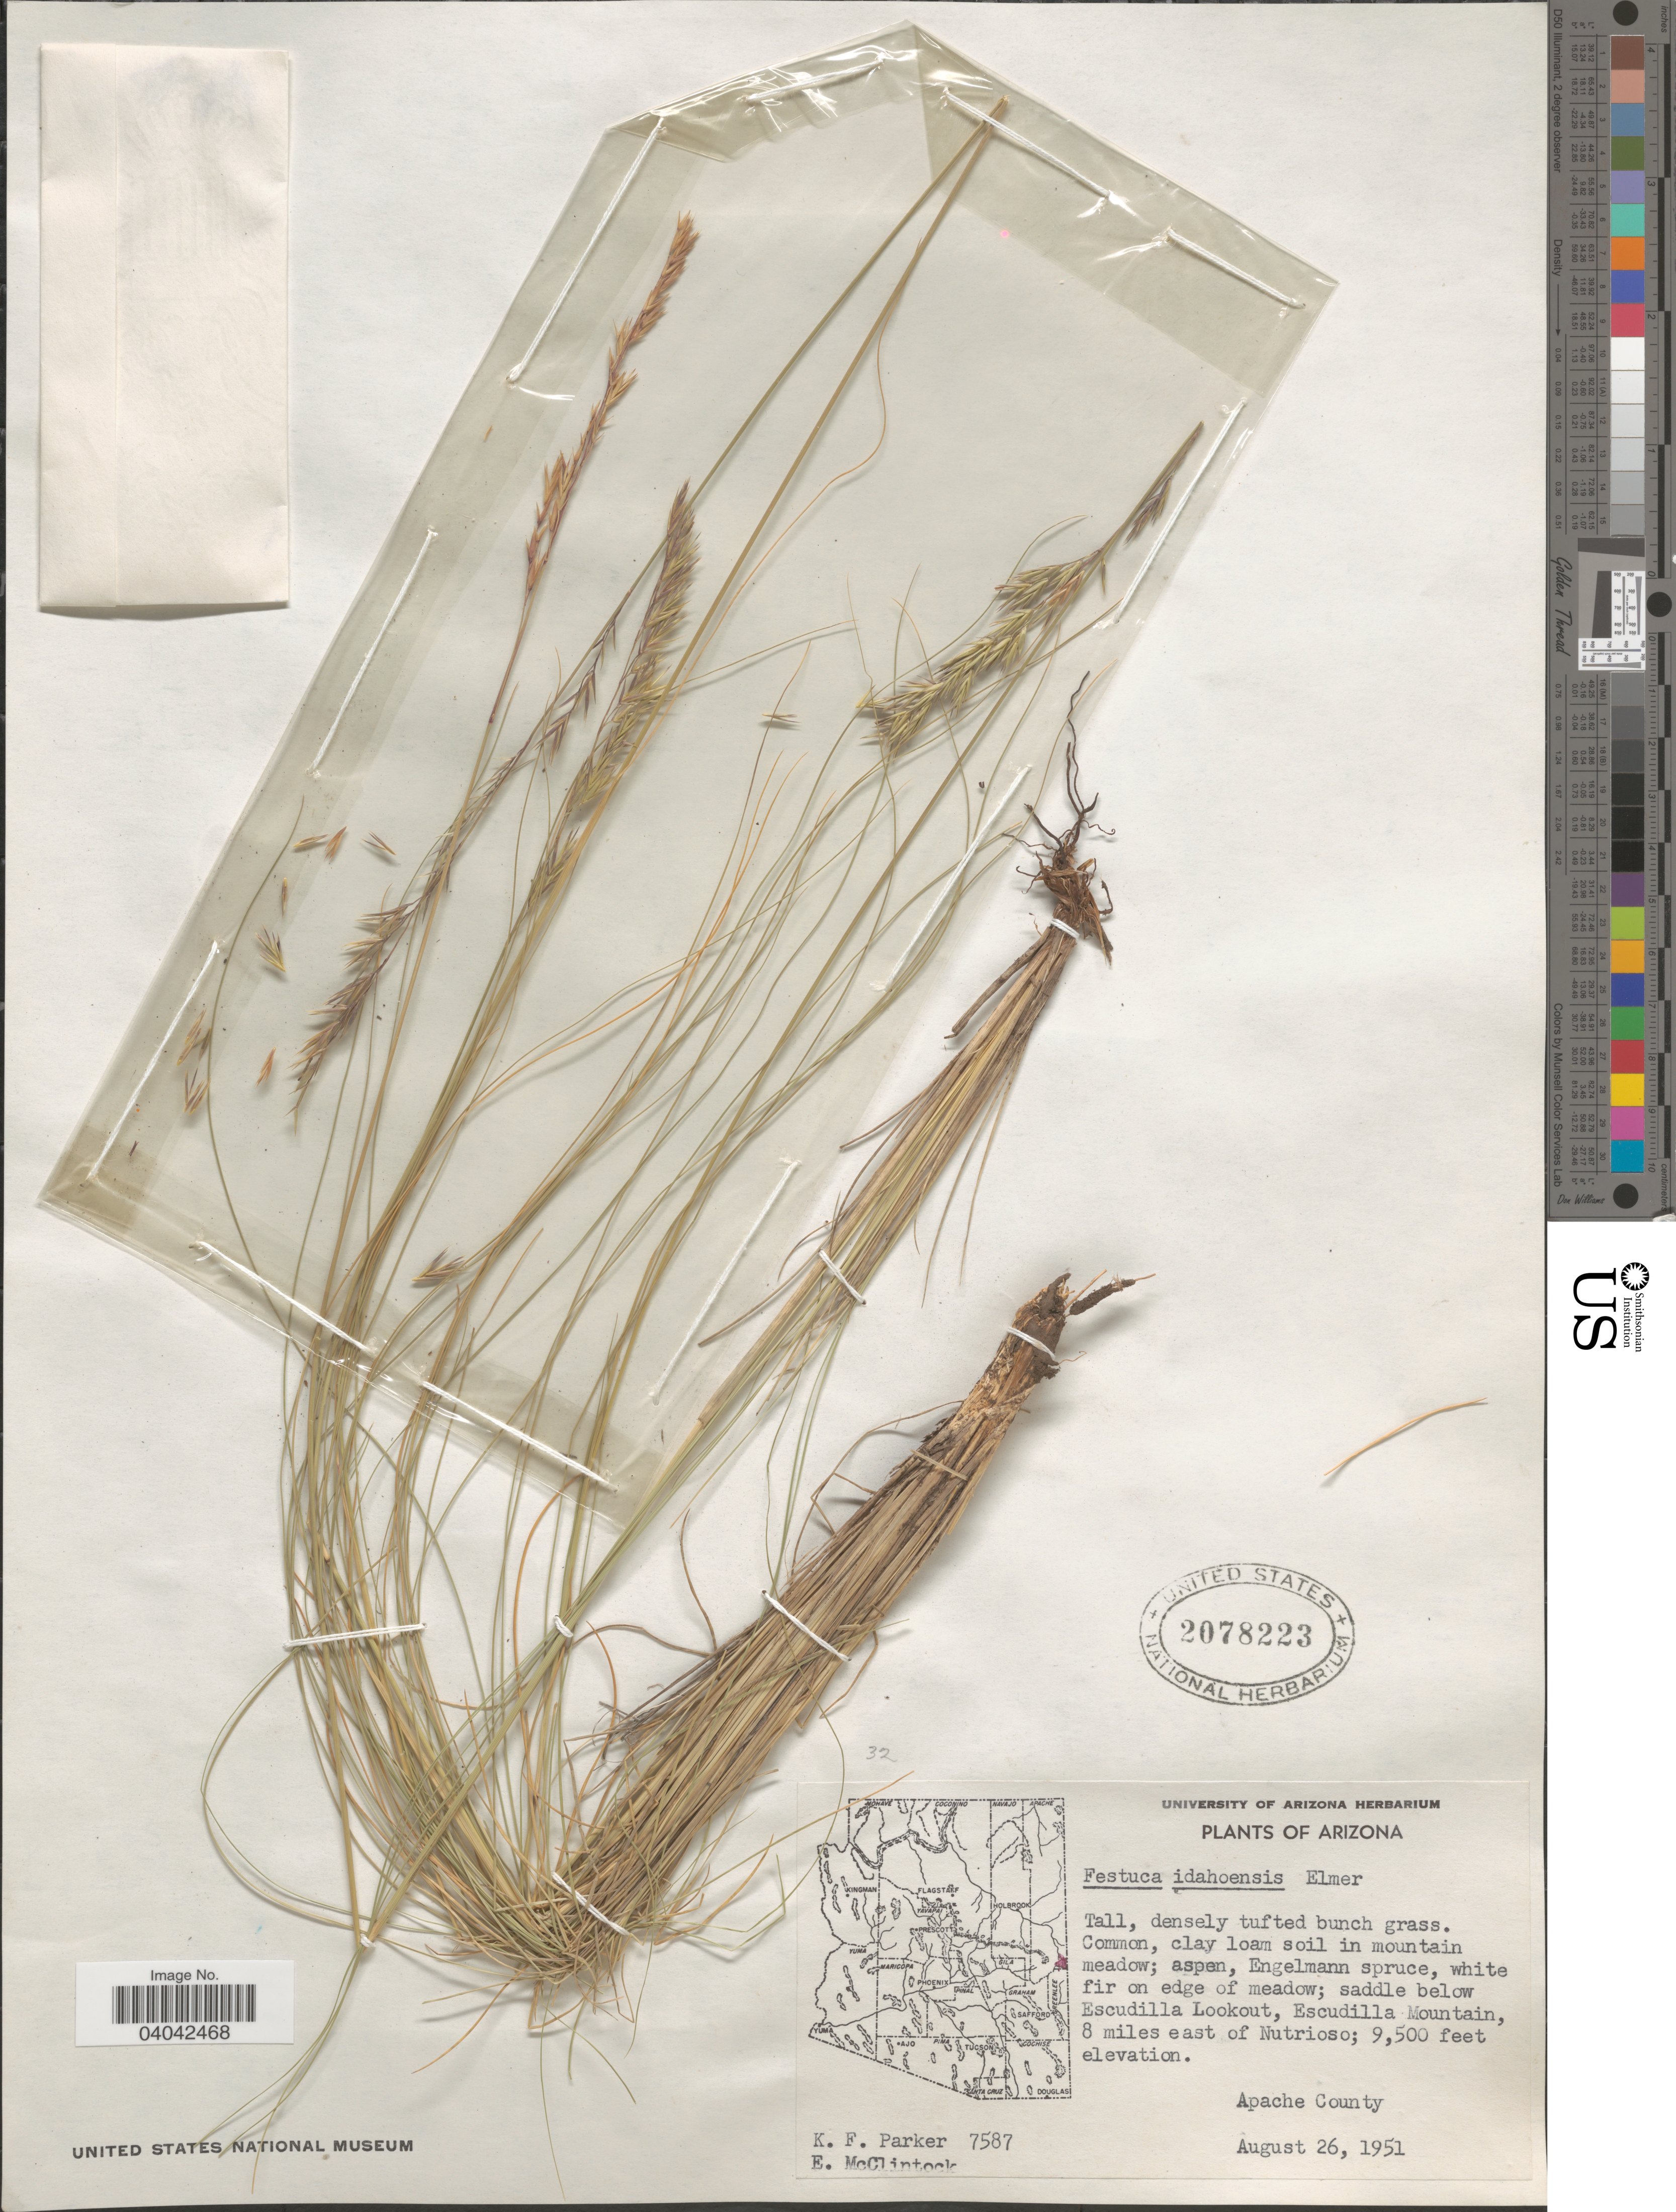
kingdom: Plantae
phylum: Tracheophyta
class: Liliopsida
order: Poales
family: Poaceae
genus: Festuca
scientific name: Festuca idahoensis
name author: Elmer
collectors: K. F. Parker & E. McClintock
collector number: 7587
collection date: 1951-08-26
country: United States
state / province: Arizona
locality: Saddle below Escudilla Lookout, Escudilla Mountain, 8 miles east of Nutrioso. Apache County.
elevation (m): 2896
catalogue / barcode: US 2078223